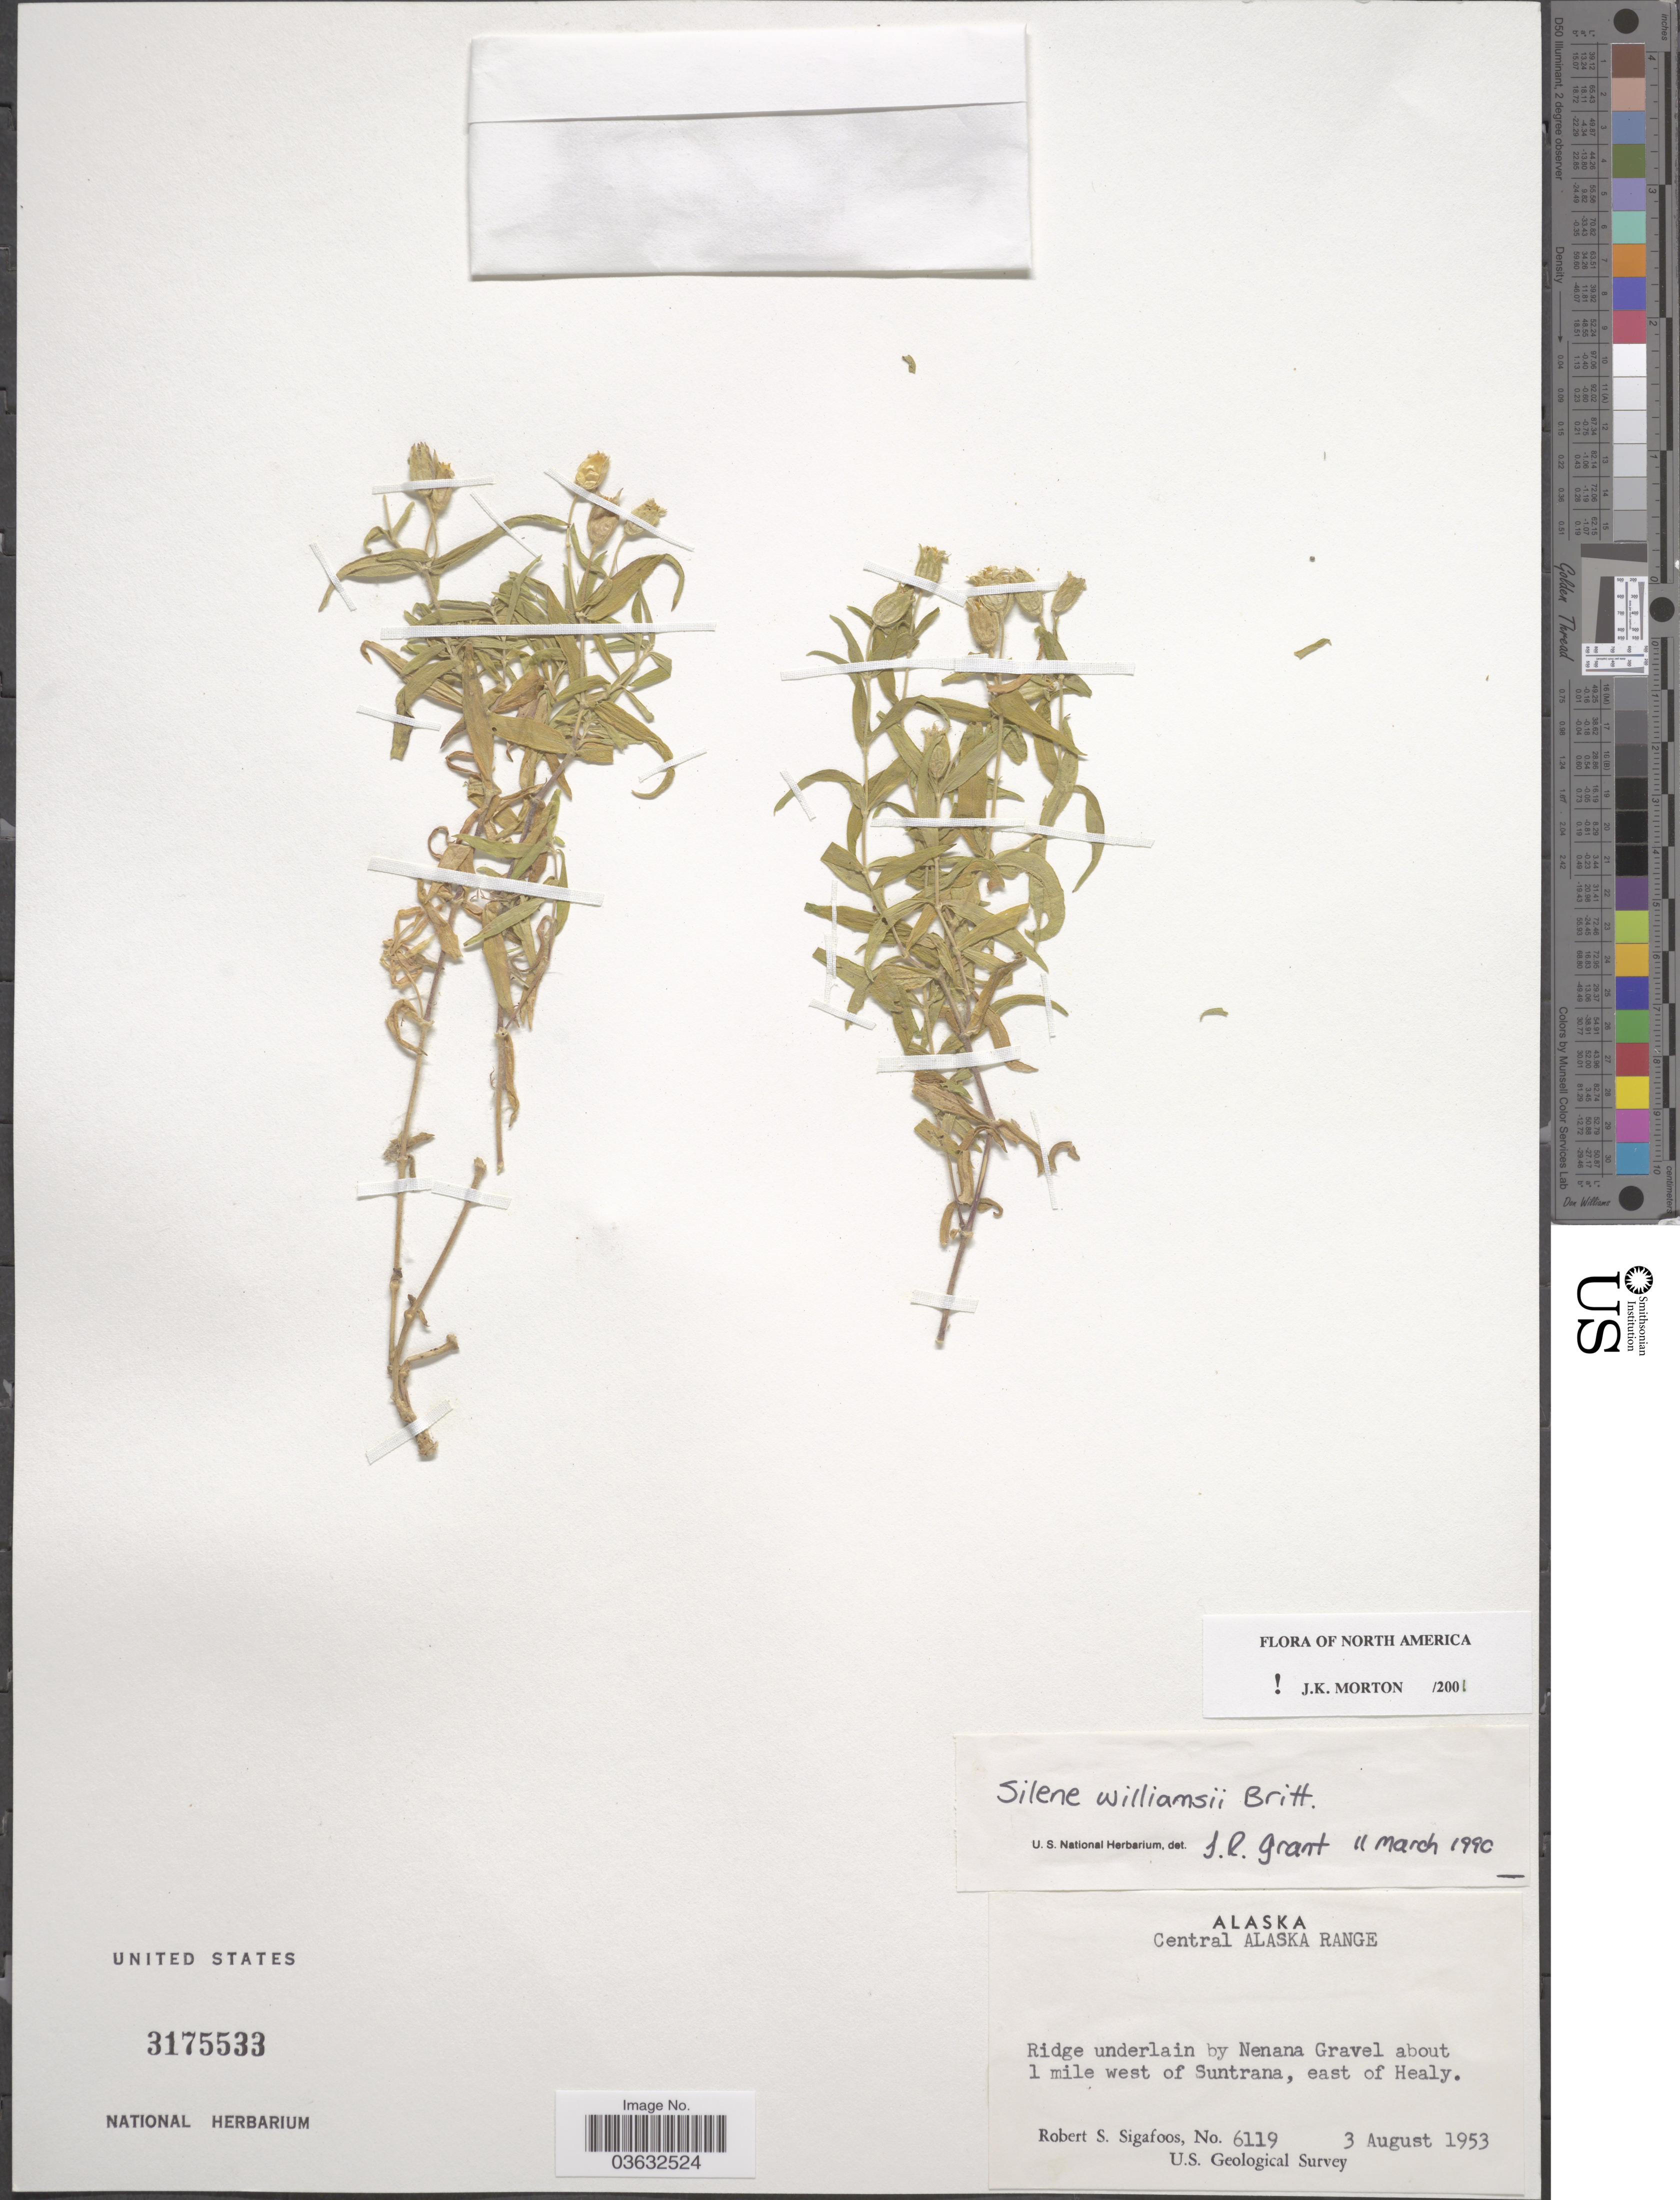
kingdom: Plantae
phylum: Tracheophyta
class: Magnoliopsida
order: Caryophyllales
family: Caryophyllaceae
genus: Silene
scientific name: Silene williamsii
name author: Britton in Britton & Rydb.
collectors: R. Sigafoos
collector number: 6119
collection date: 1953-08-03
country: United States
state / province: Alaska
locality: Central Alaska Range. Ridge underlain by Nenana Gravel about 1 mile west of Suntrana, east of Healy.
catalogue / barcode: US 3175533